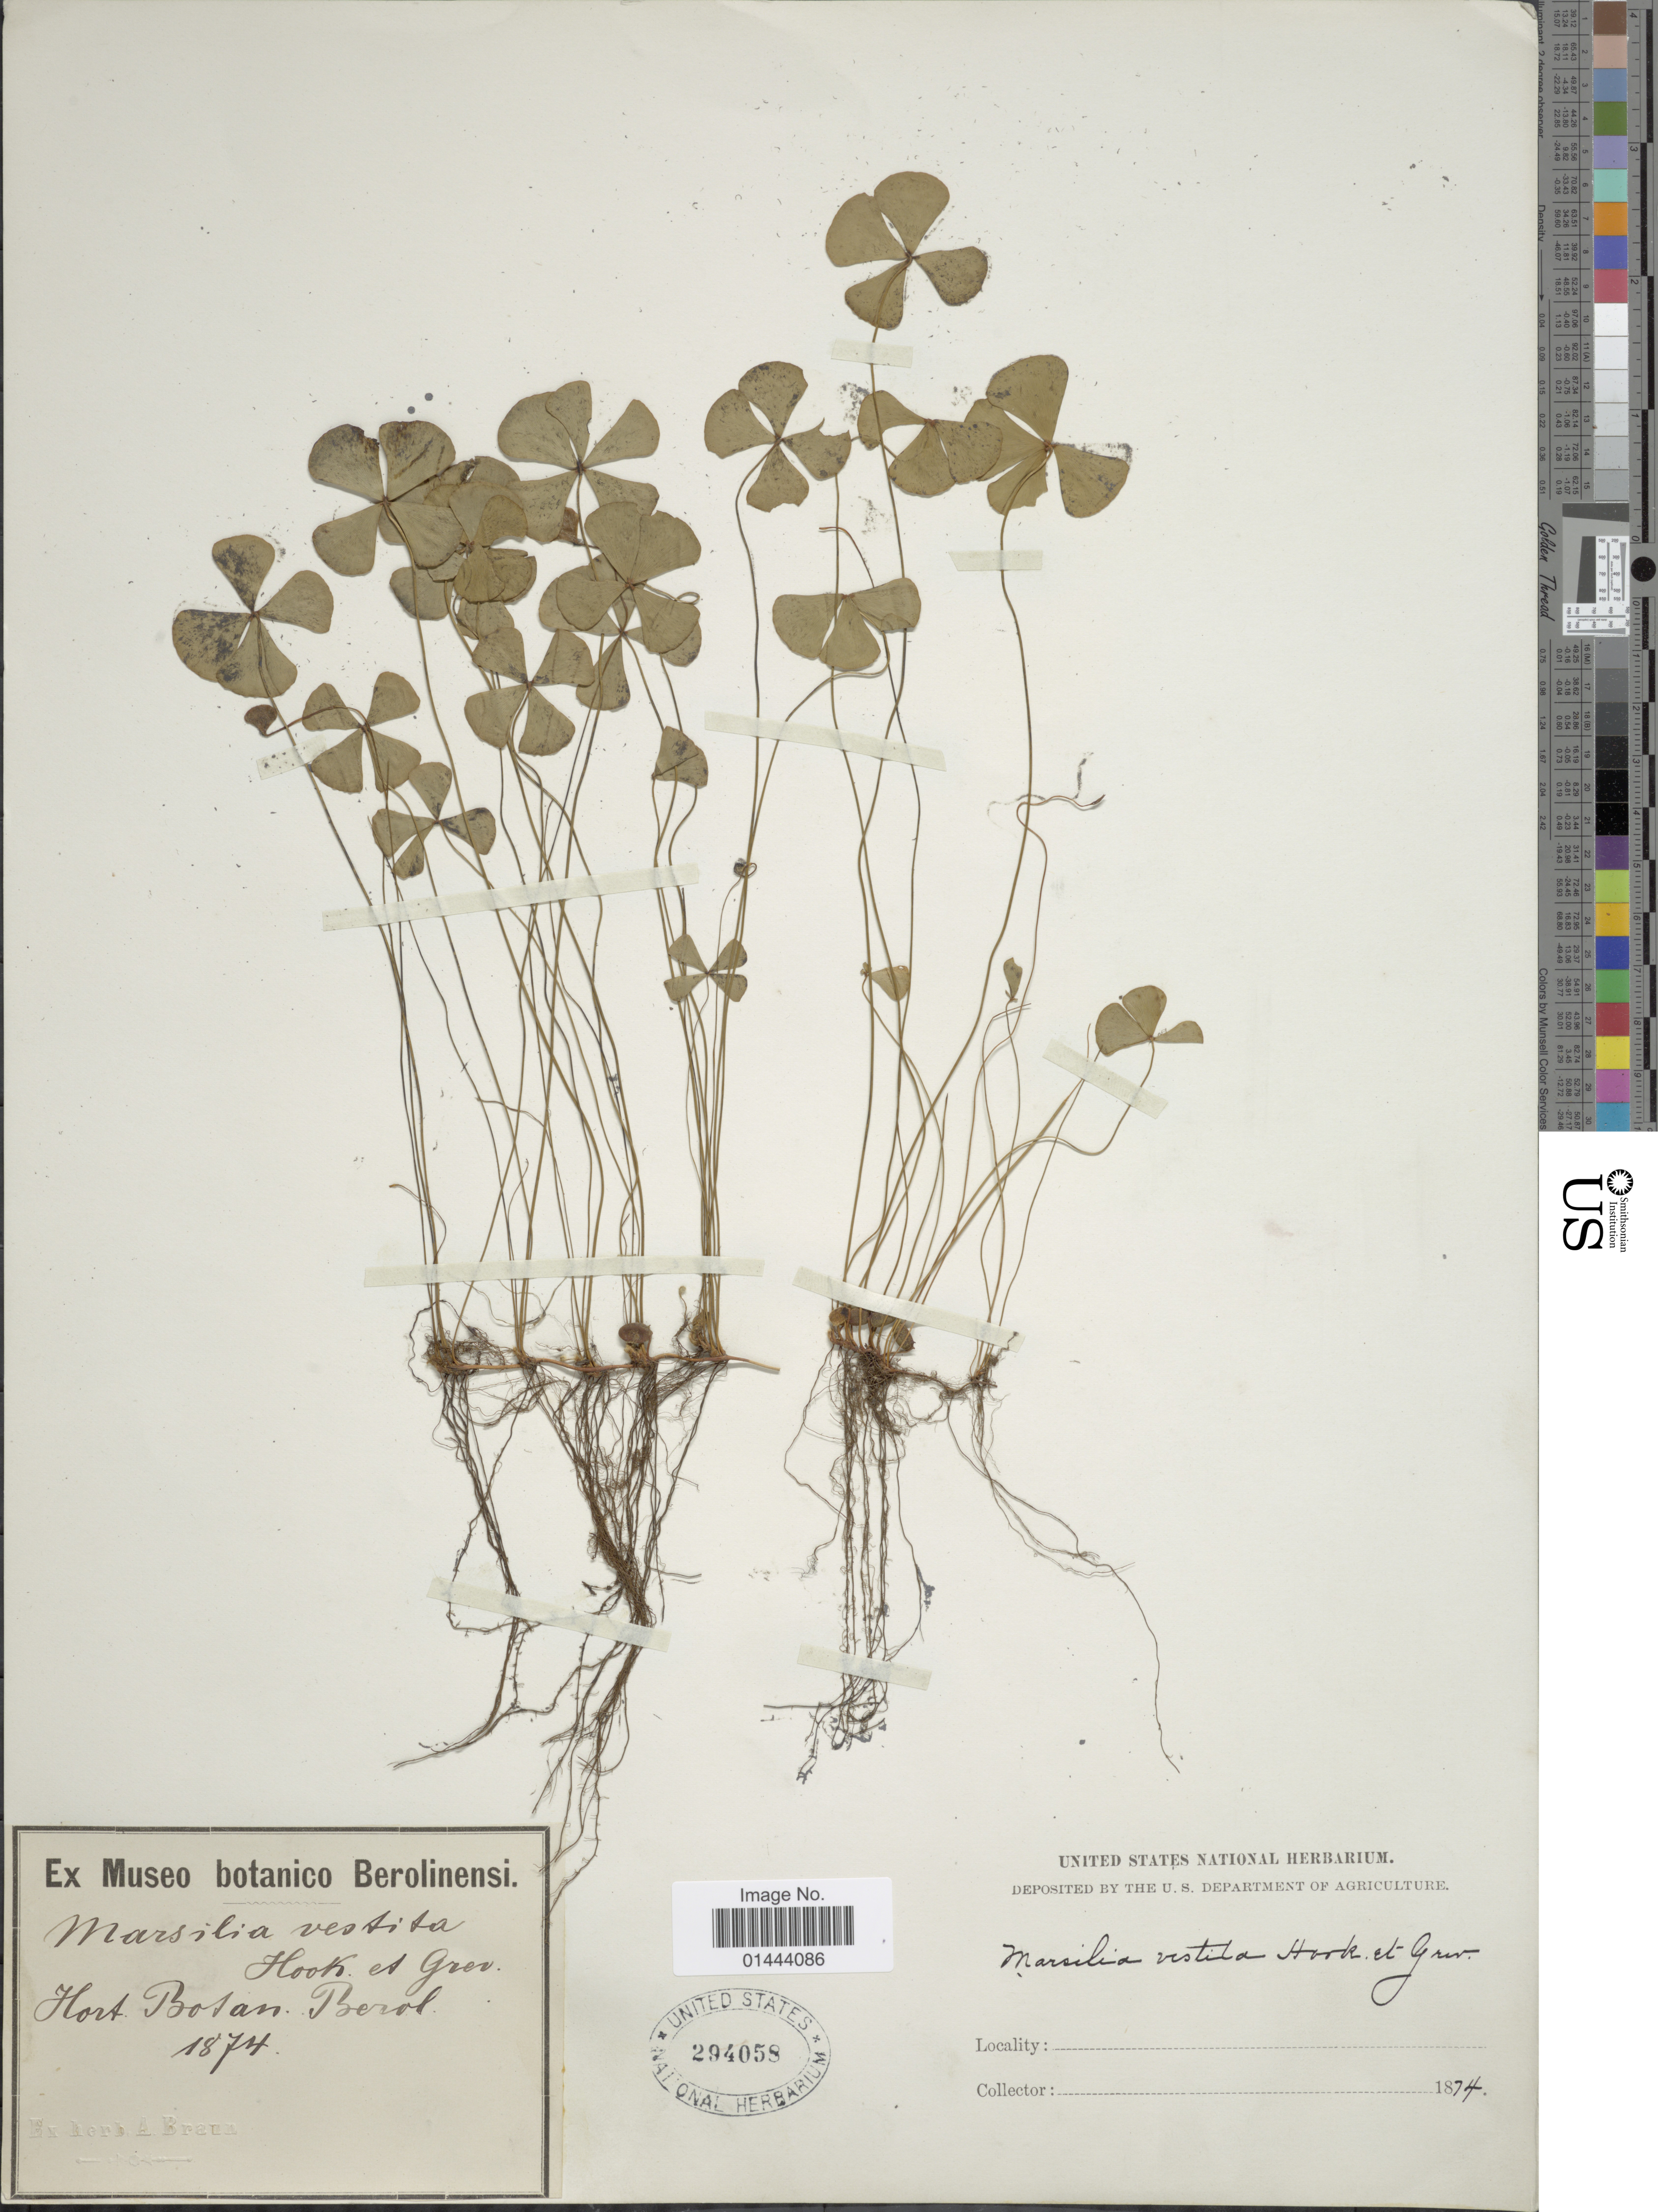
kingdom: Plantae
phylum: Tracheophyta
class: Polypodiopsida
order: Salviniales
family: Marsileaceae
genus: Marsilea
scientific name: Marsilea vestita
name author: Hook. & Grev.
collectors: ex herb. A. Braun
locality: Hort. Botan Berol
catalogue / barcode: US 294058